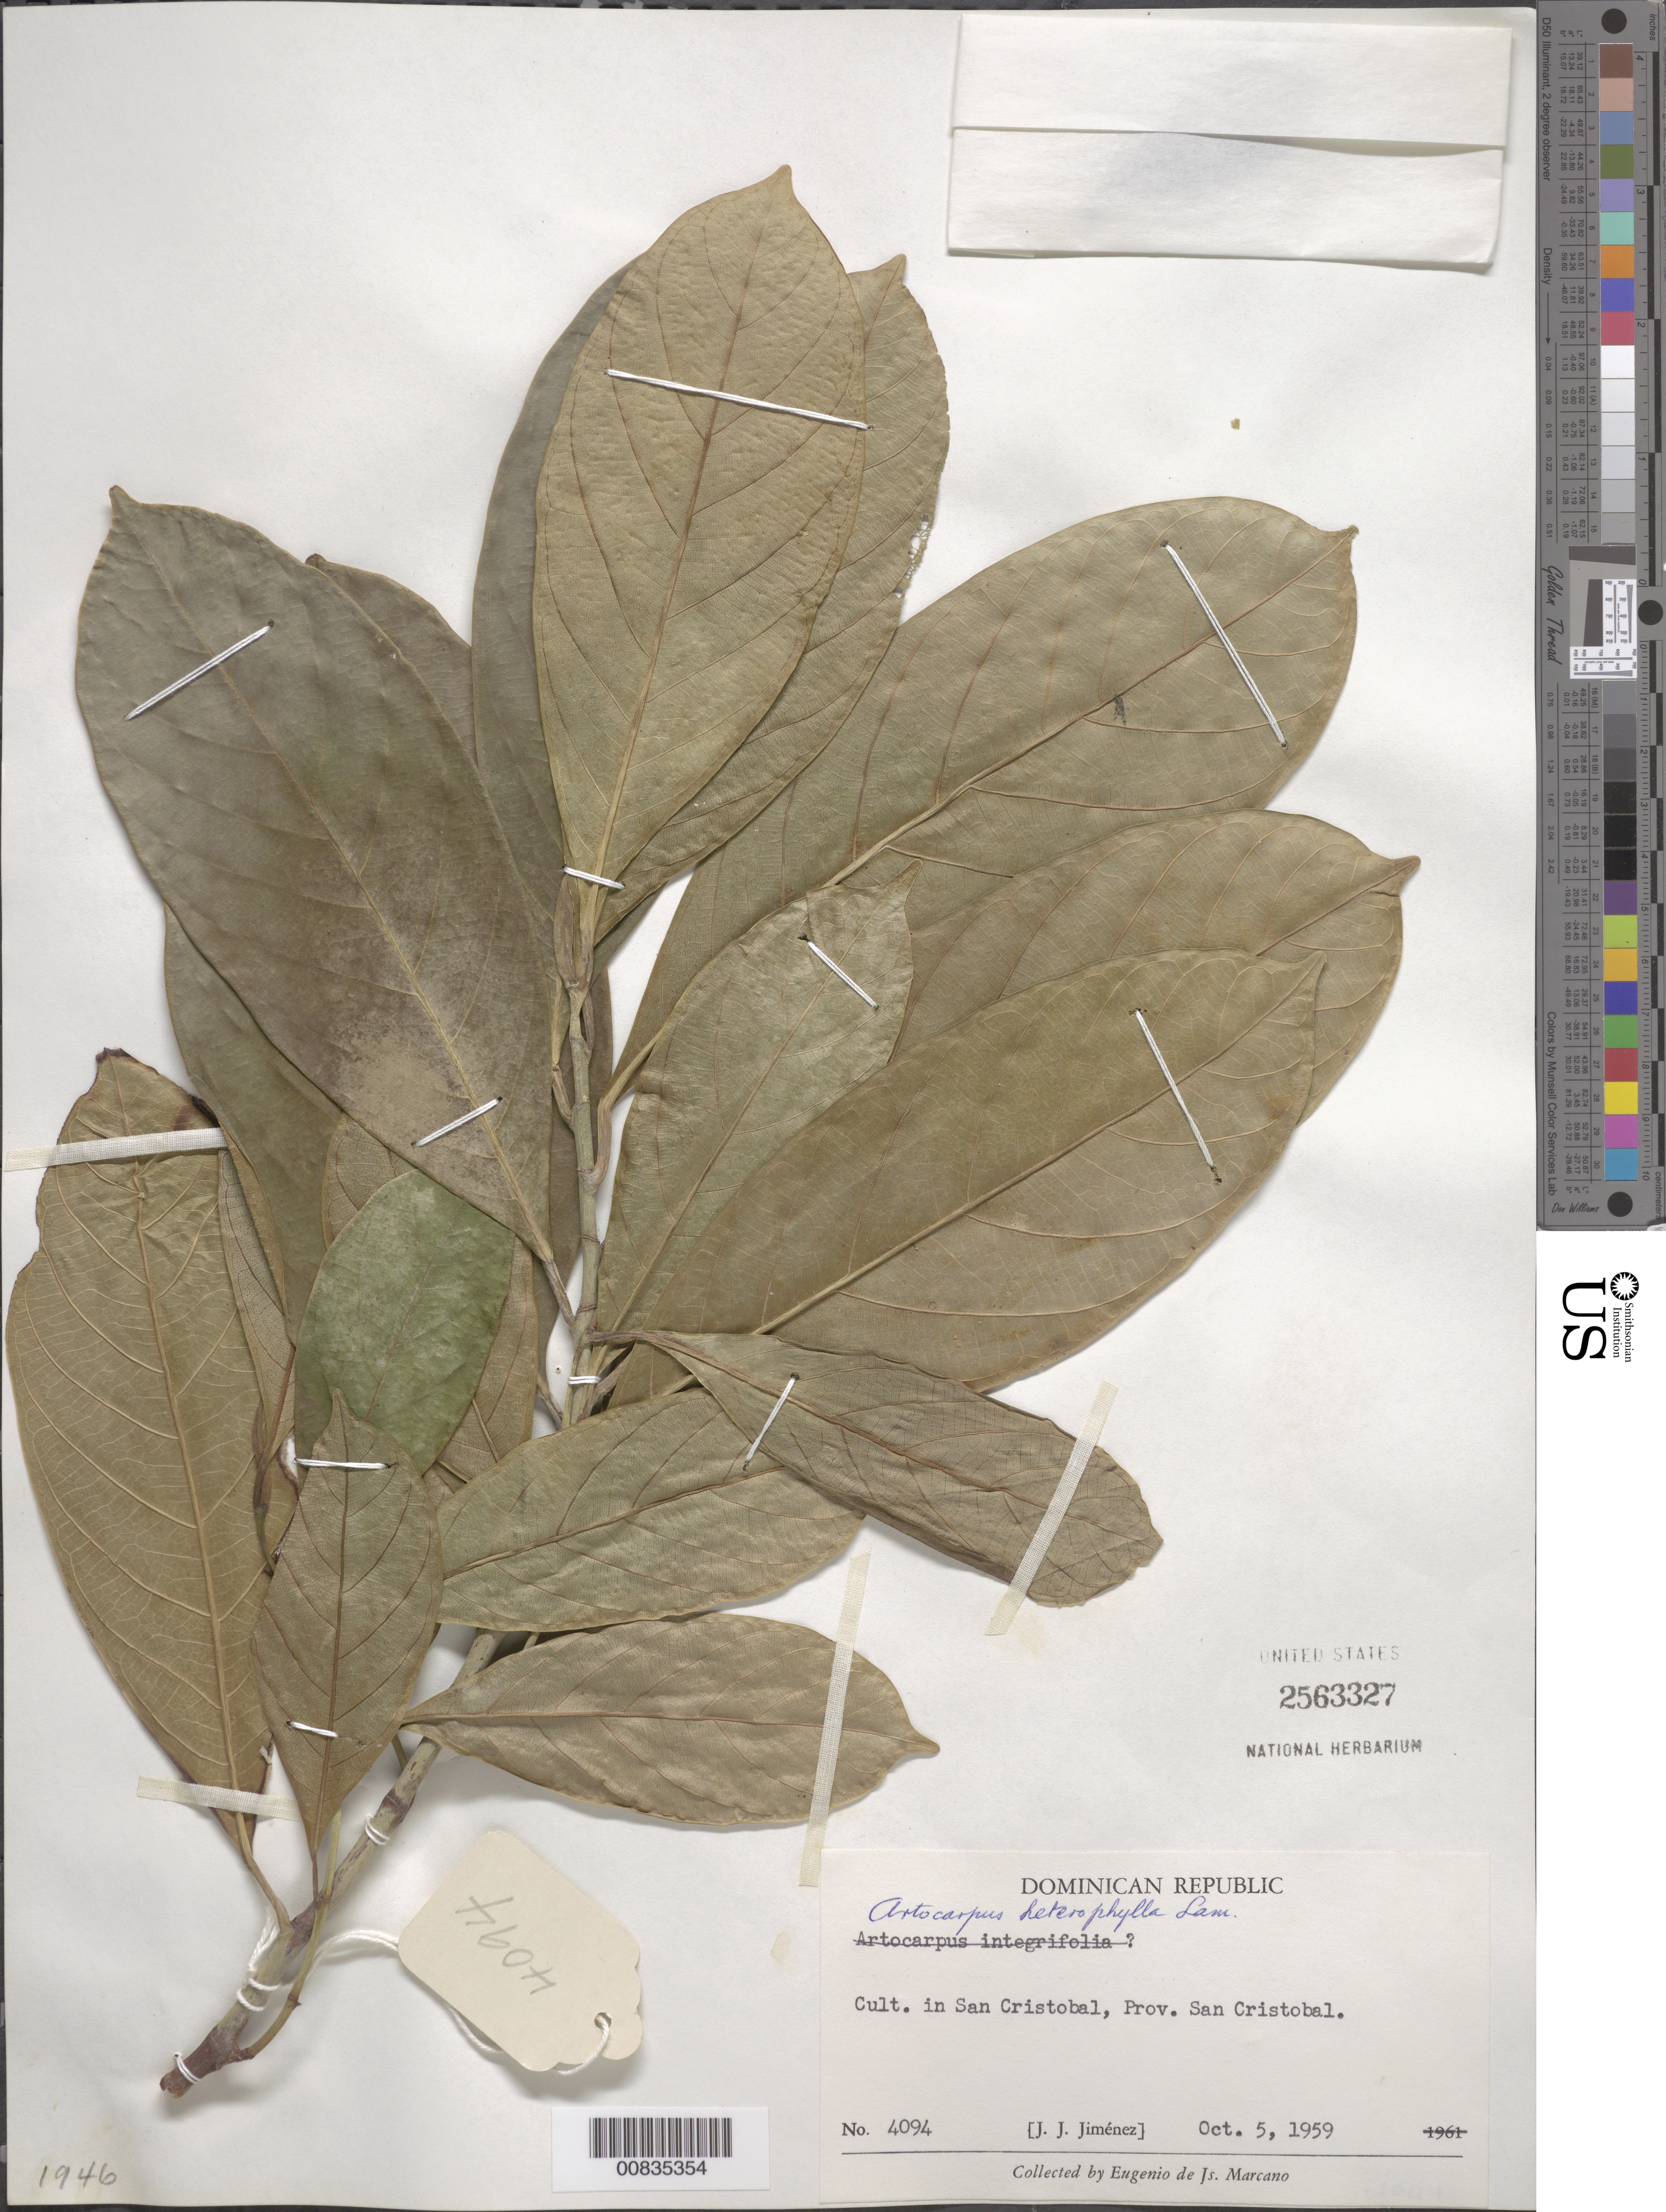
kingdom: Plantae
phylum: Tracheophyta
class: Magnoliopsida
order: Rosales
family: Moraceae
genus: Artocarpus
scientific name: Artocarpus heterophyllus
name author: Lam.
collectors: J. J. Jiménez & E. J. Marcano F.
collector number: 4094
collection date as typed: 05 Oct 1959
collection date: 1959-10-05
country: Dominican Republic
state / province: San Cristóbal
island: Hispaniola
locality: San Cristóbal.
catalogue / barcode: US 2563327